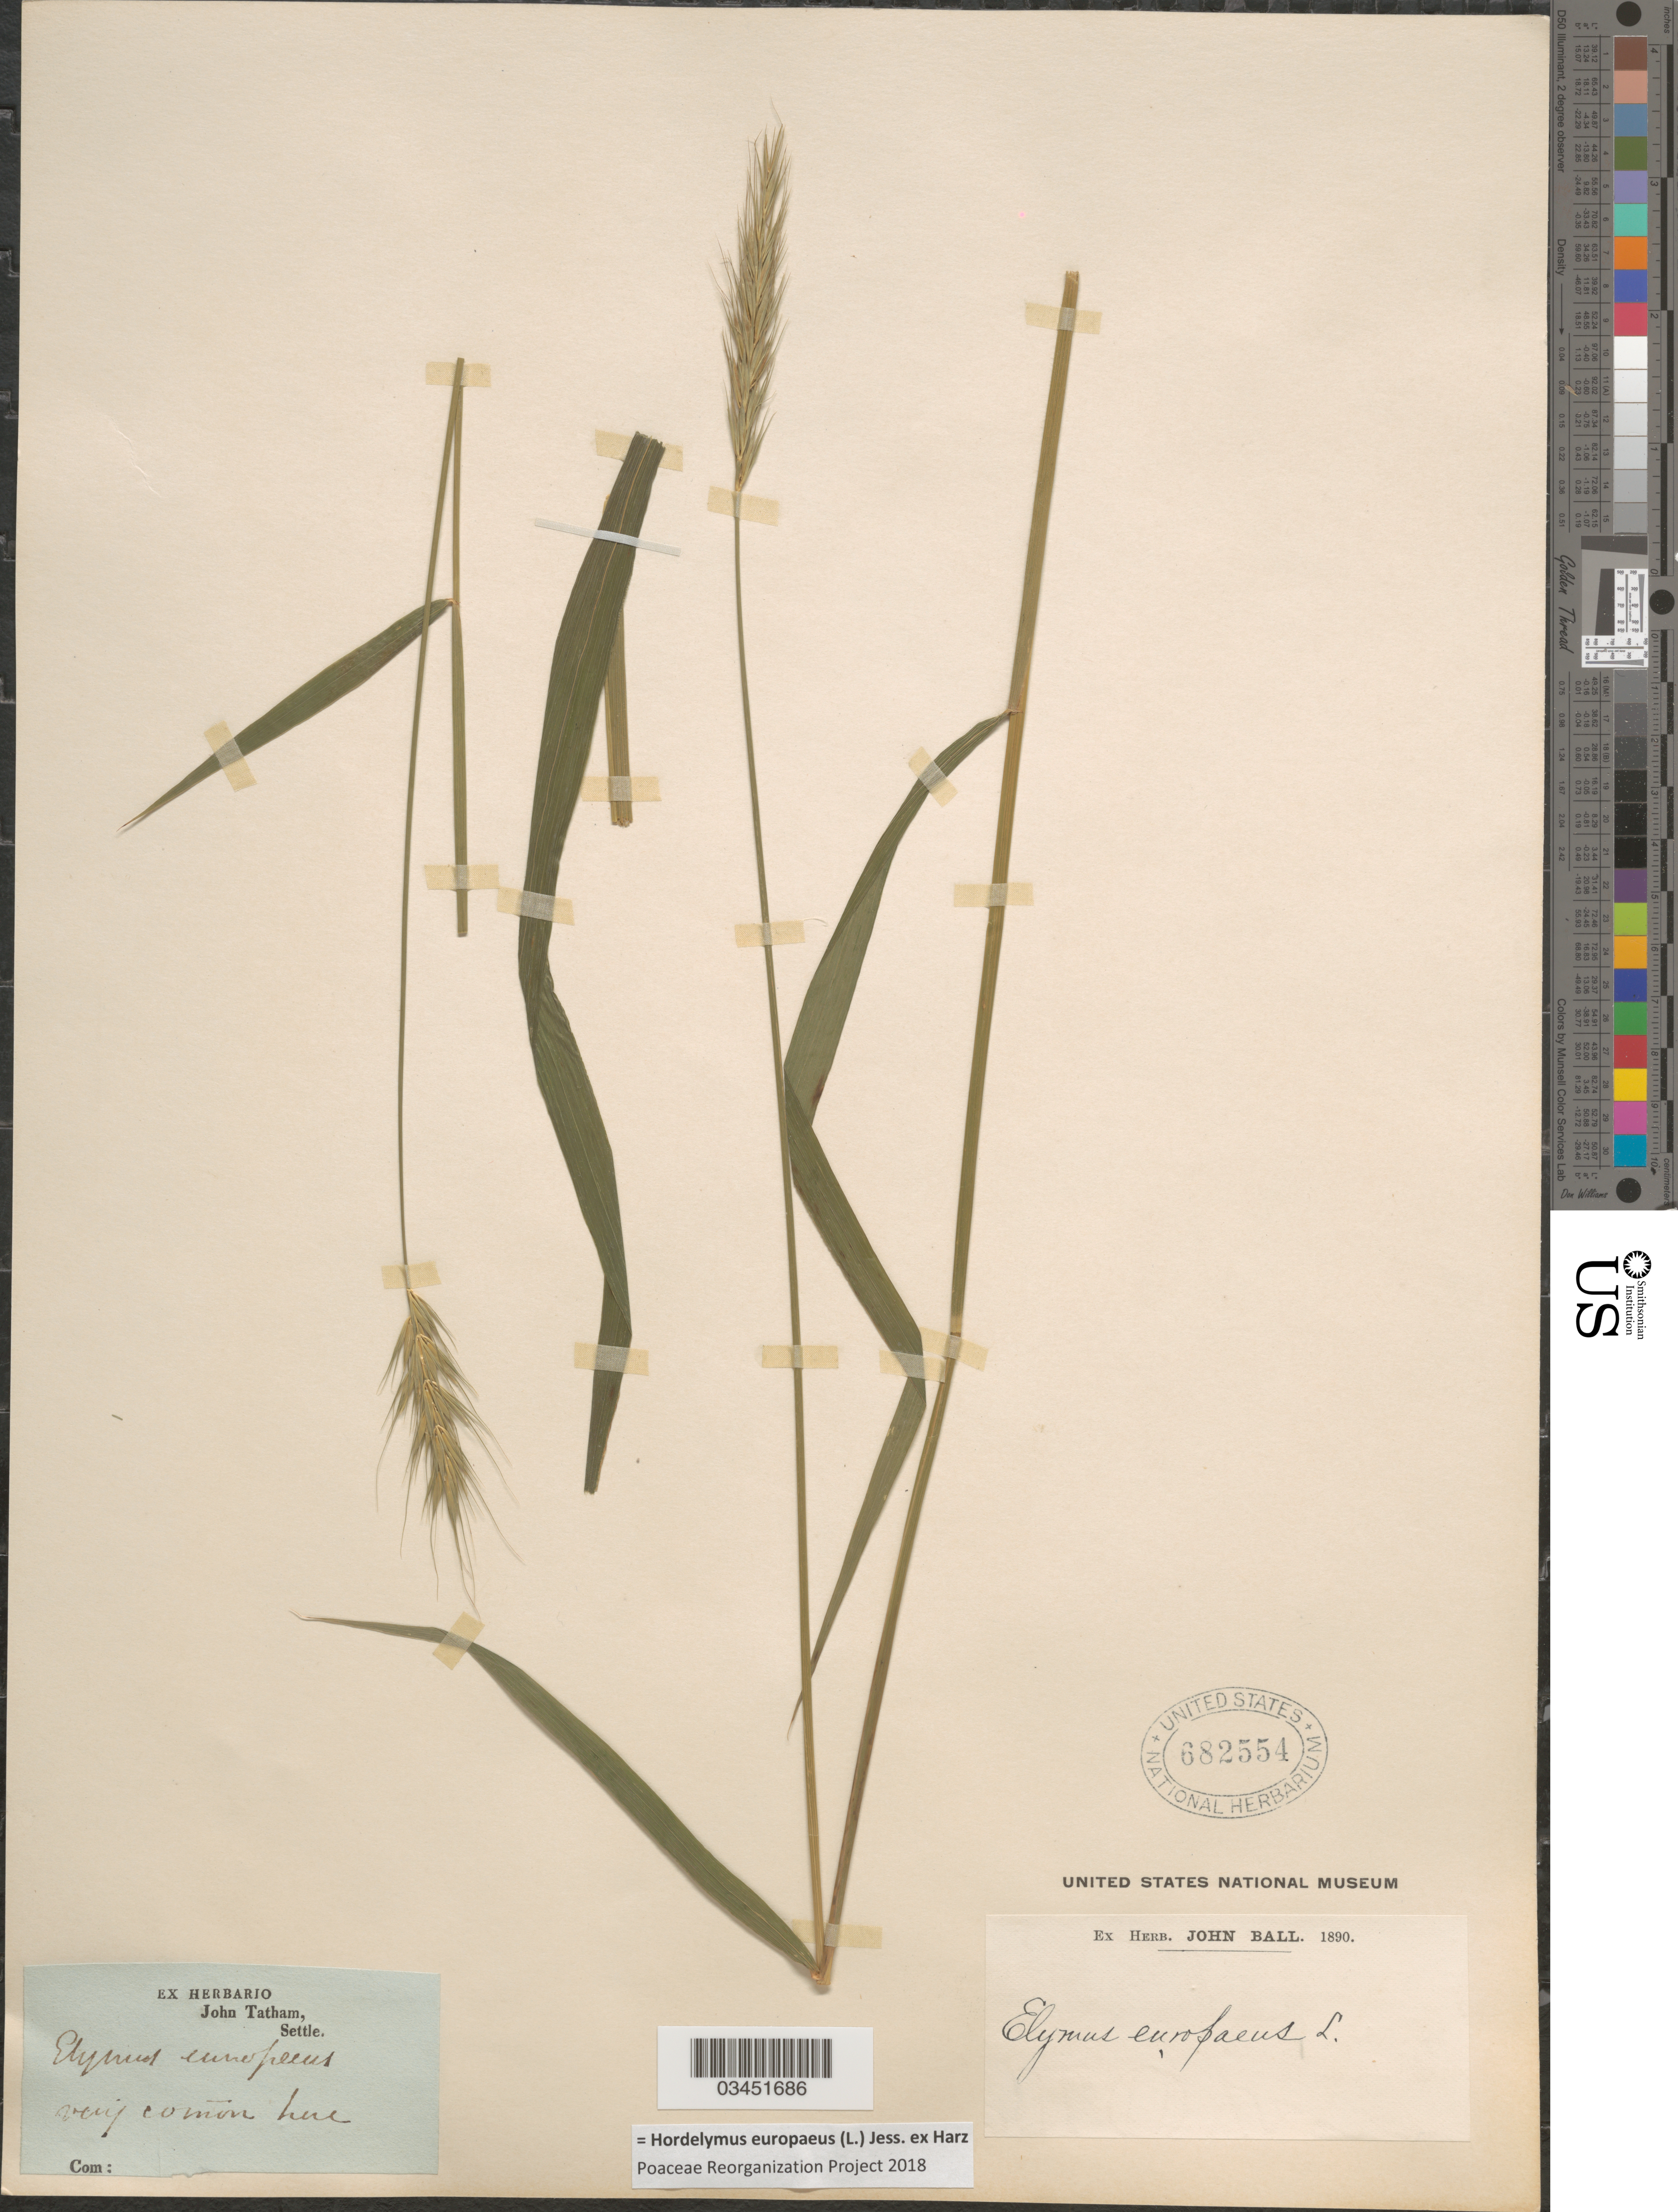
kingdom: Plantae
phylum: Tracheophyta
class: Liliopsida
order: Poales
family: Poaceae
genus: Hordelymus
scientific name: Hordelymus europaeus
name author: (L.) Jess. ex Harz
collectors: ex herb. John Tatham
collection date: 1890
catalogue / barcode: US 682554